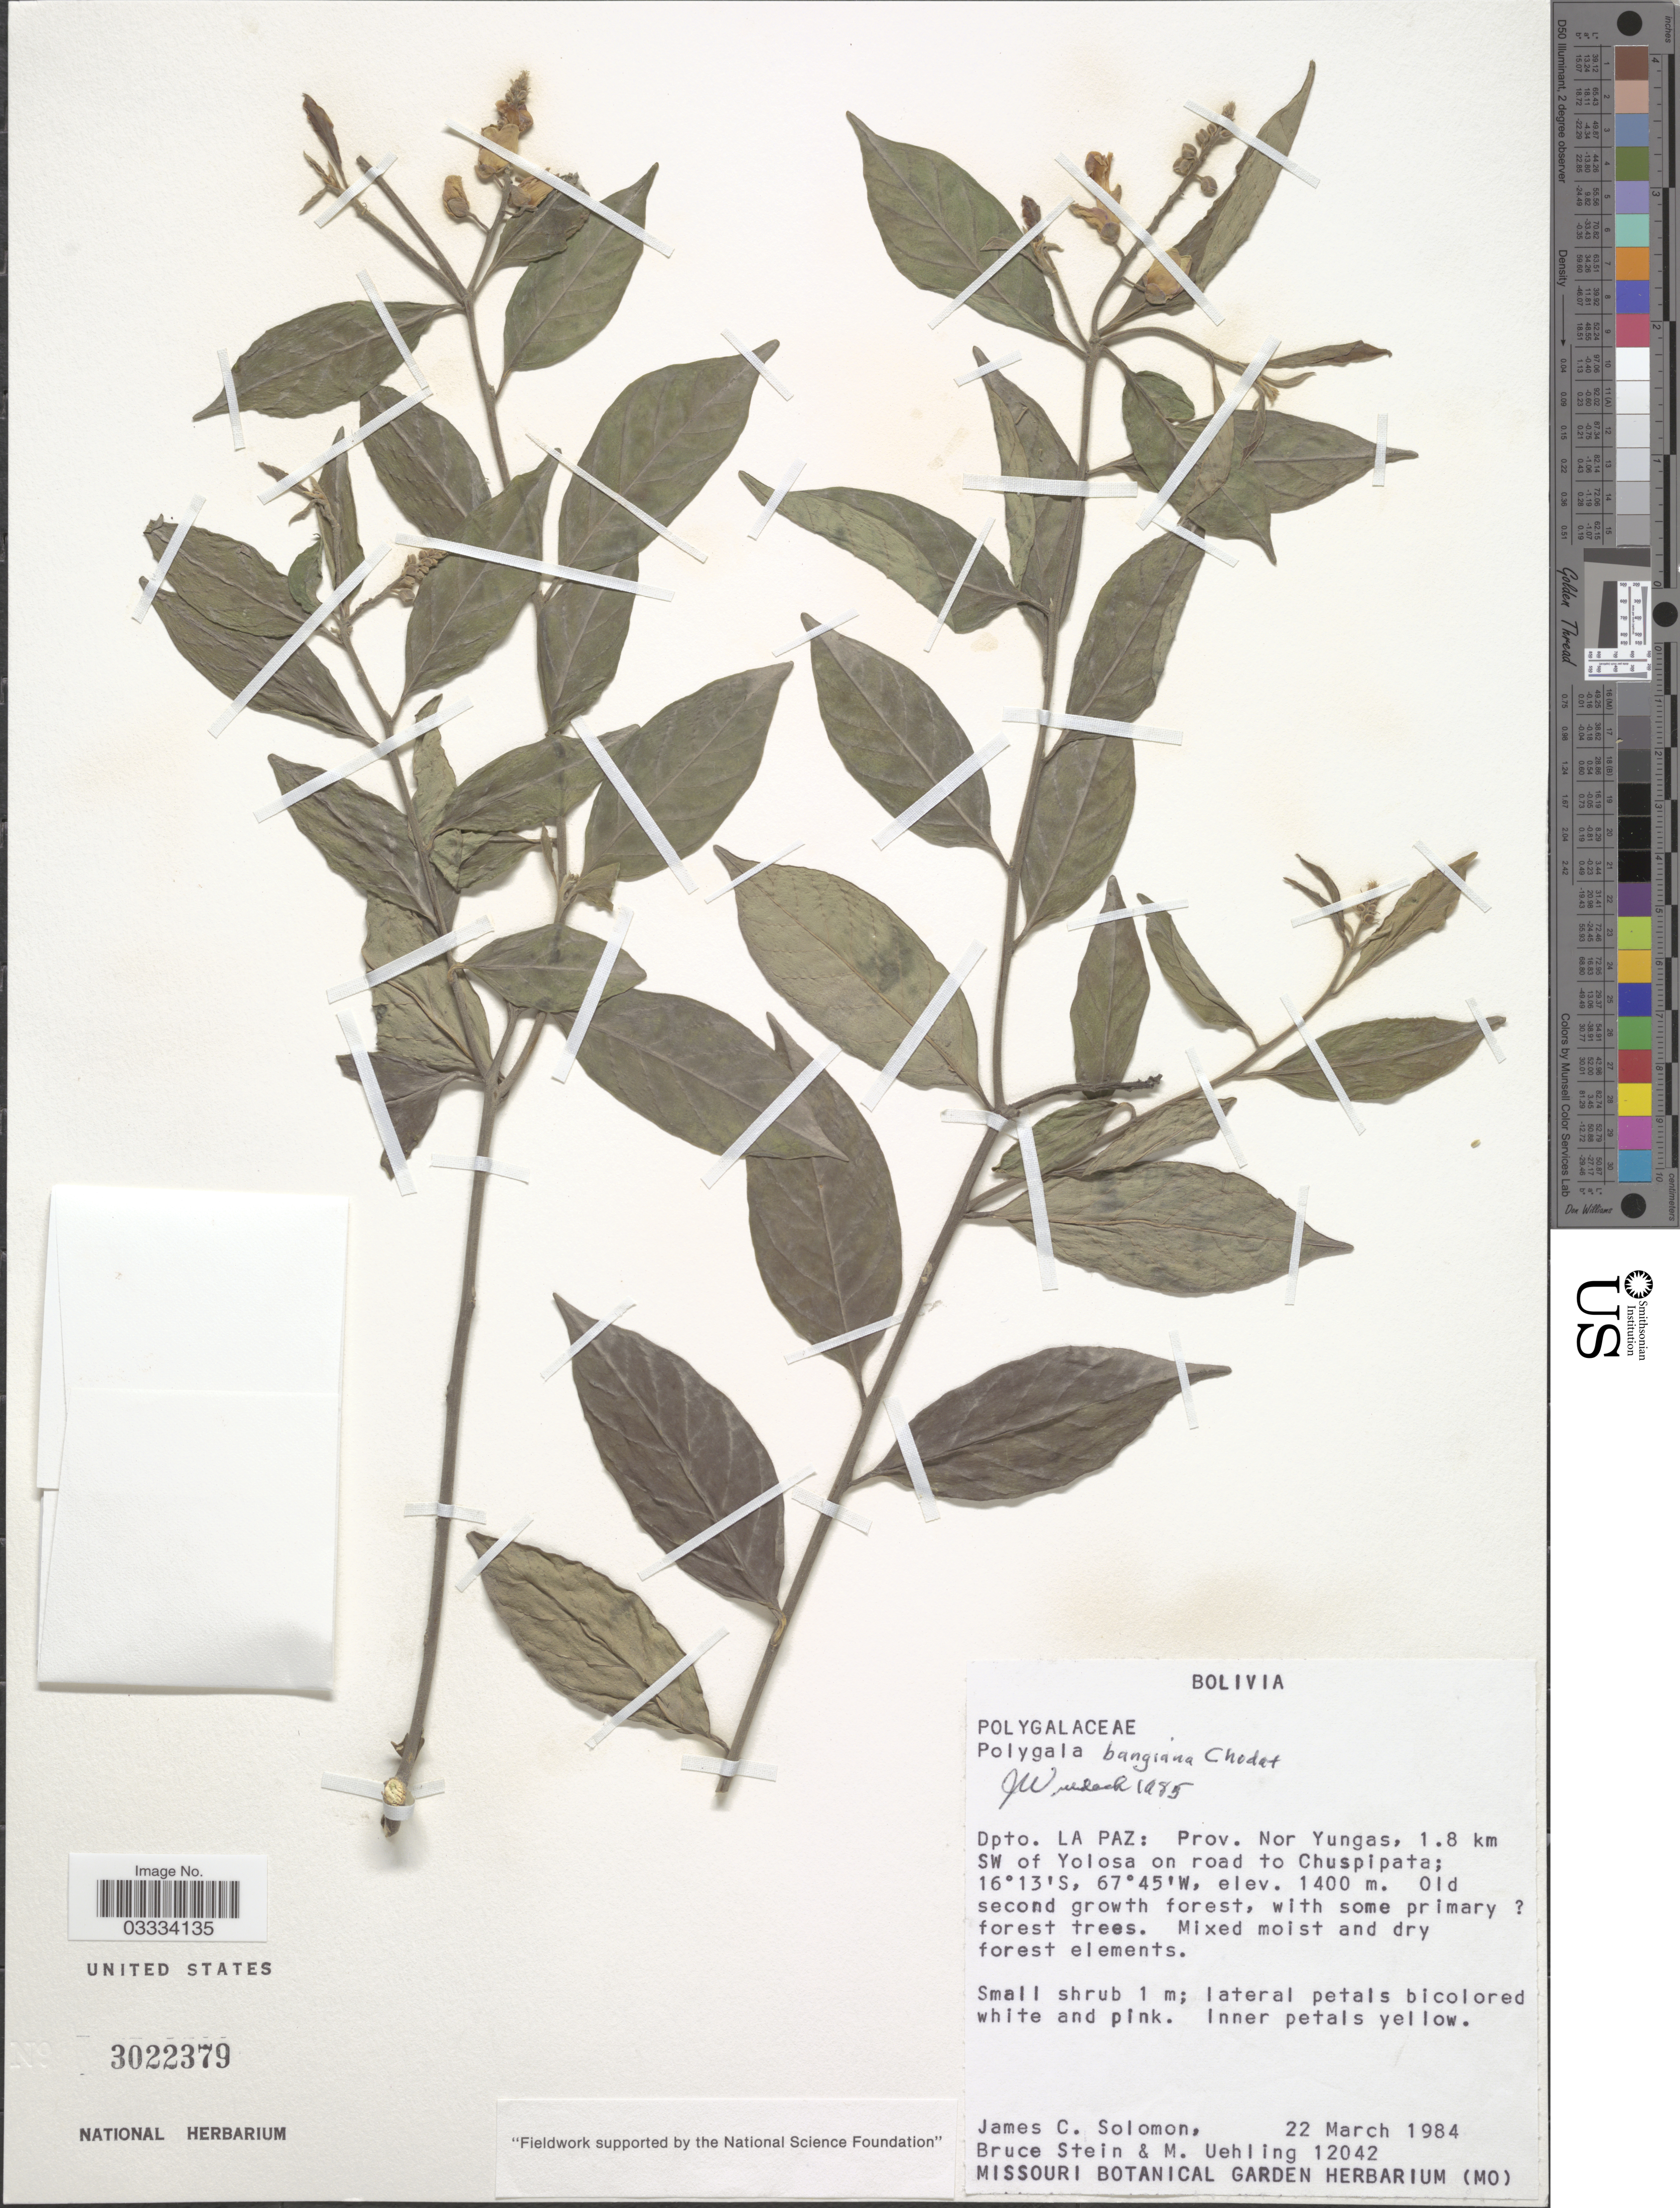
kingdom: Plantae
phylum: Tracheophyta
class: Magnoliopsida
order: Fabales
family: Polygalaceae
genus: Caamembeca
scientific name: Caamembeca andina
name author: (A.W. Benn.) J.F.B. Pastore & Mabb.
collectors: J. C. Solomon, B. A. Stein & M. Uehling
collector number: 12042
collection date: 1984-03-22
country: Bolivia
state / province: La Paz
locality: Dpto. La Paz: Prov. Nor Yungas, 1.8 km SW of Yolosa on road to Chuspipata.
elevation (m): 1400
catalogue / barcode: US 3022379